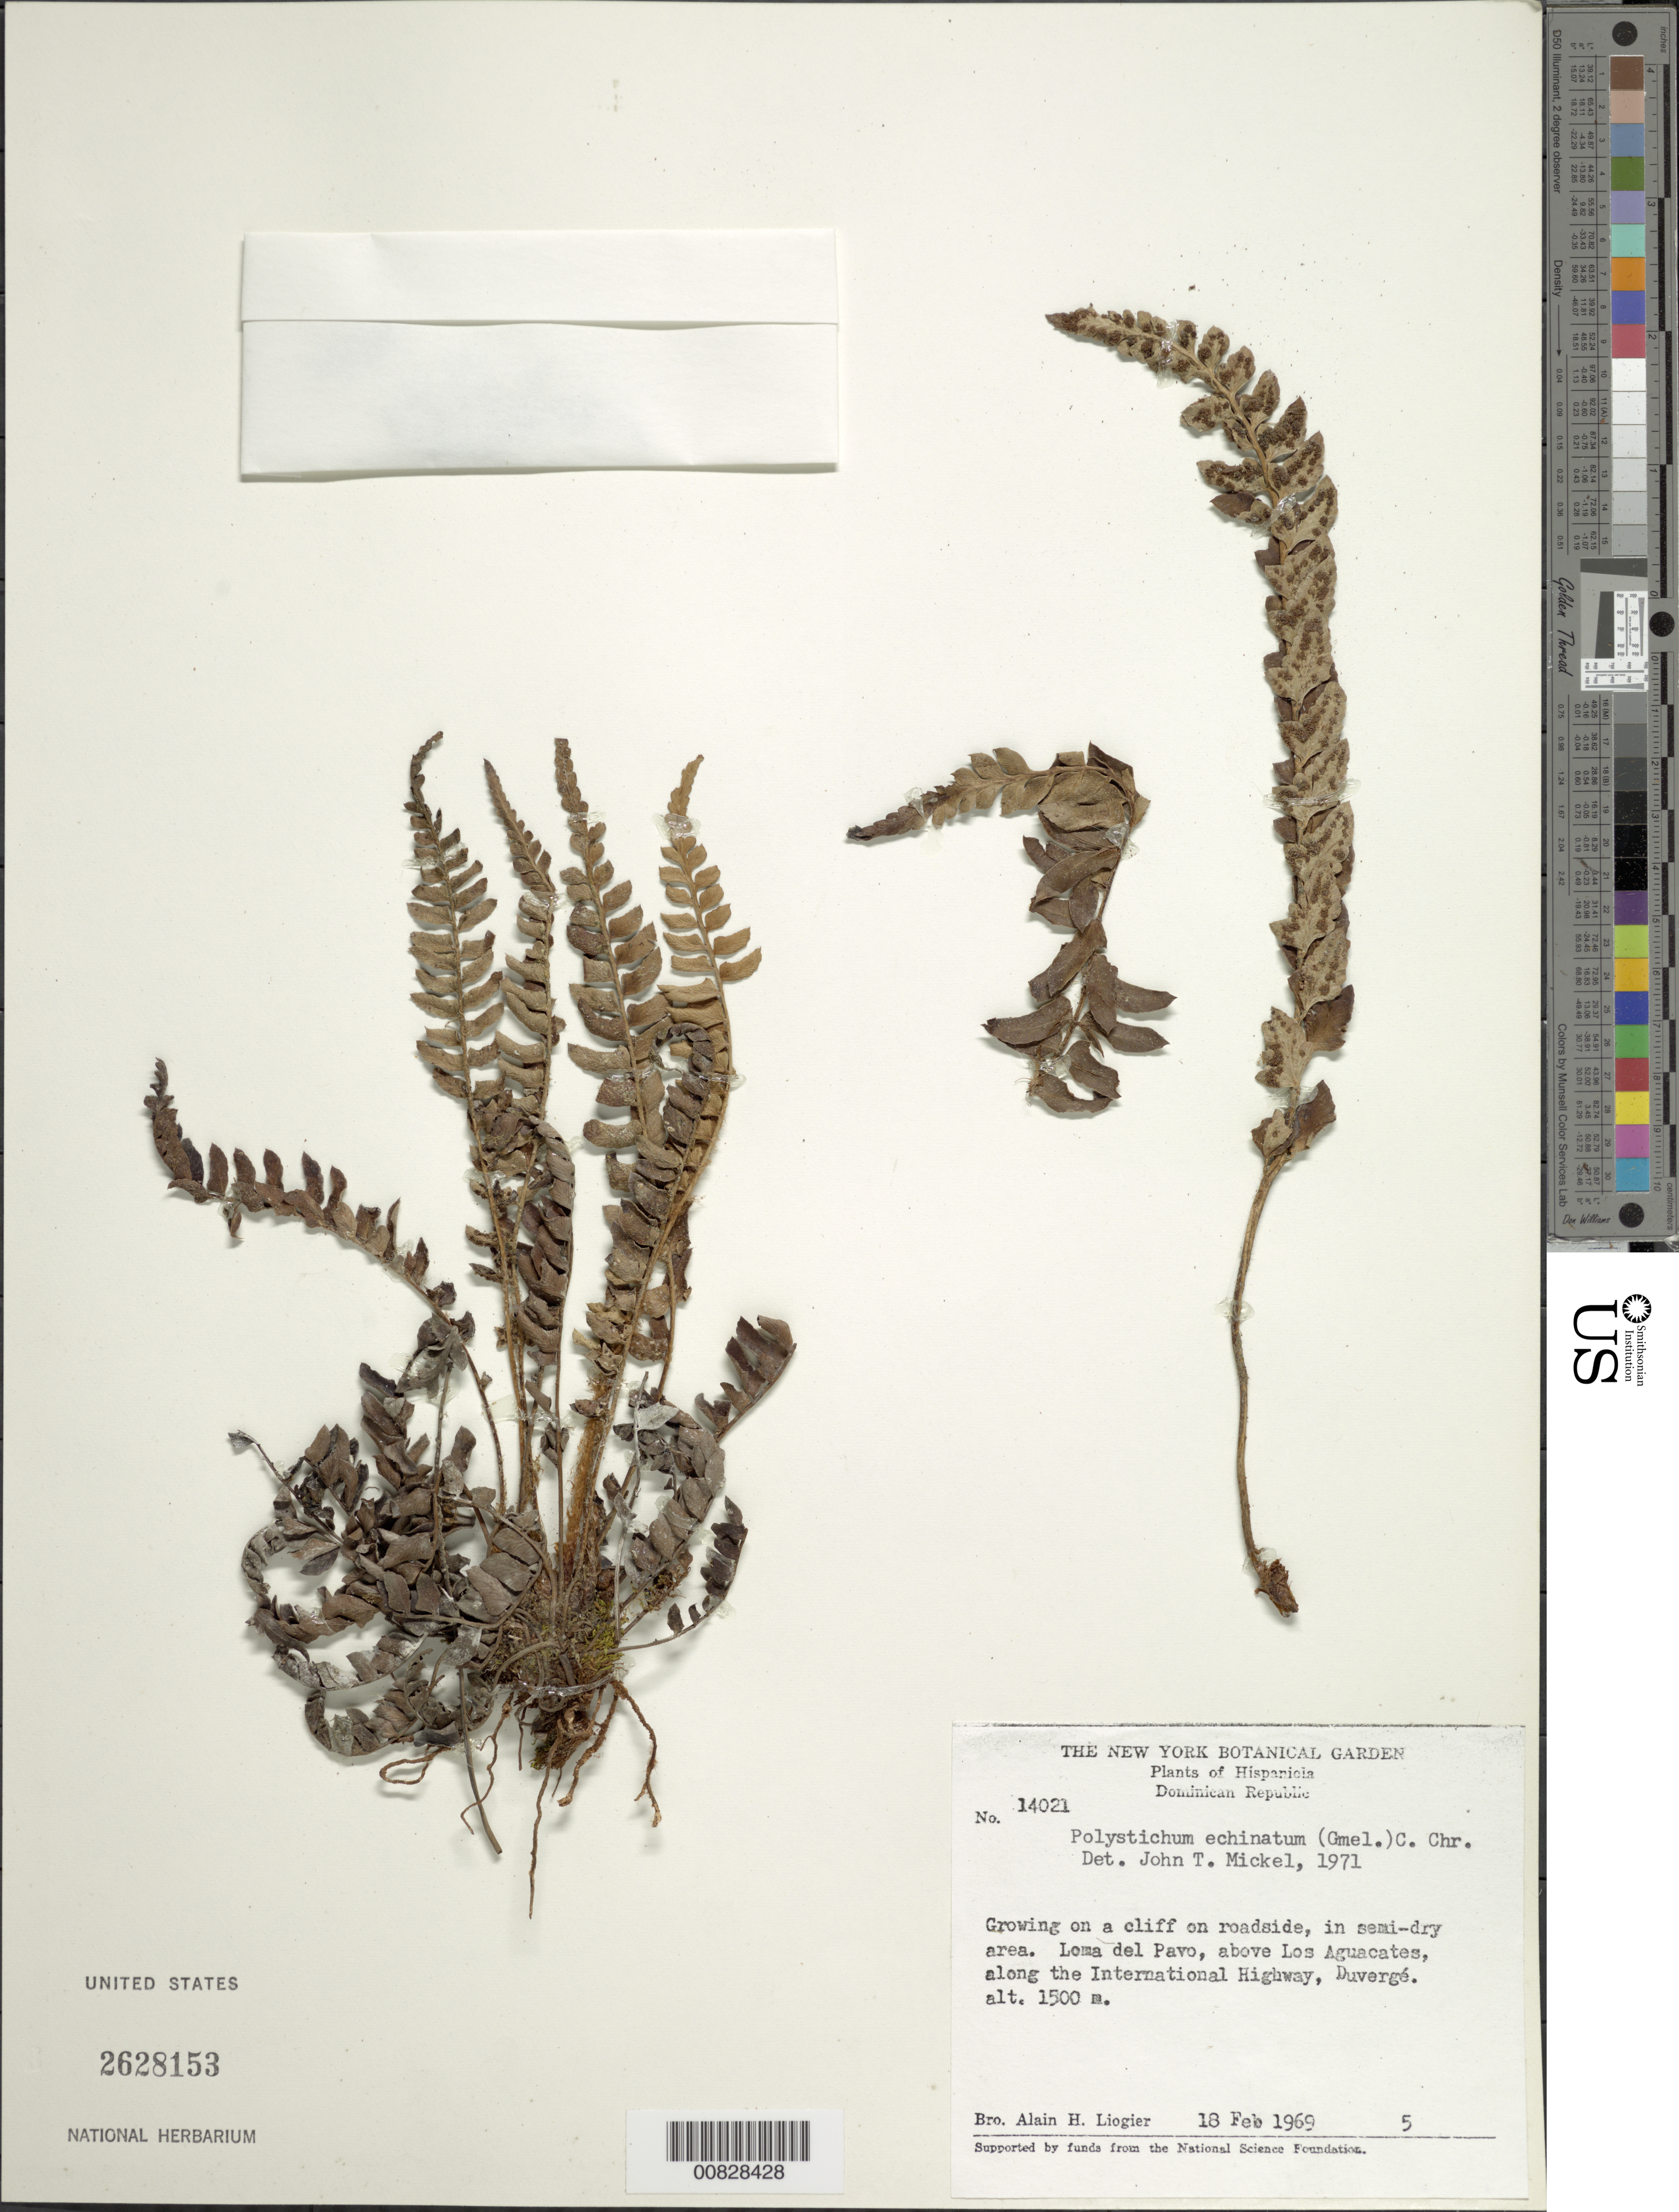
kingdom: Plantae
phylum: Tracheophyta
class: Polypodiopsida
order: Polypodiales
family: Dryopteridaceae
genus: Polystichum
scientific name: Polystichum echinatum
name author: (J.F. Gmel.) C. Chr.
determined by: Mickel, J. T., (NY), New York Botanical Garden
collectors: A. H. Liogier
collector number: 14021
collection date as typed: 18 Feb 1969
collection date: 1969-02-18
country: Dominican Republic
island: Hispaniola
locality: Loma del Pavo, above Los Aguacates, along International Highway, Duvergé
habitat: Growing on cliff on roadside, in semi-dry area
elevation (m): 1500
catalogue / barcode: US 2628153